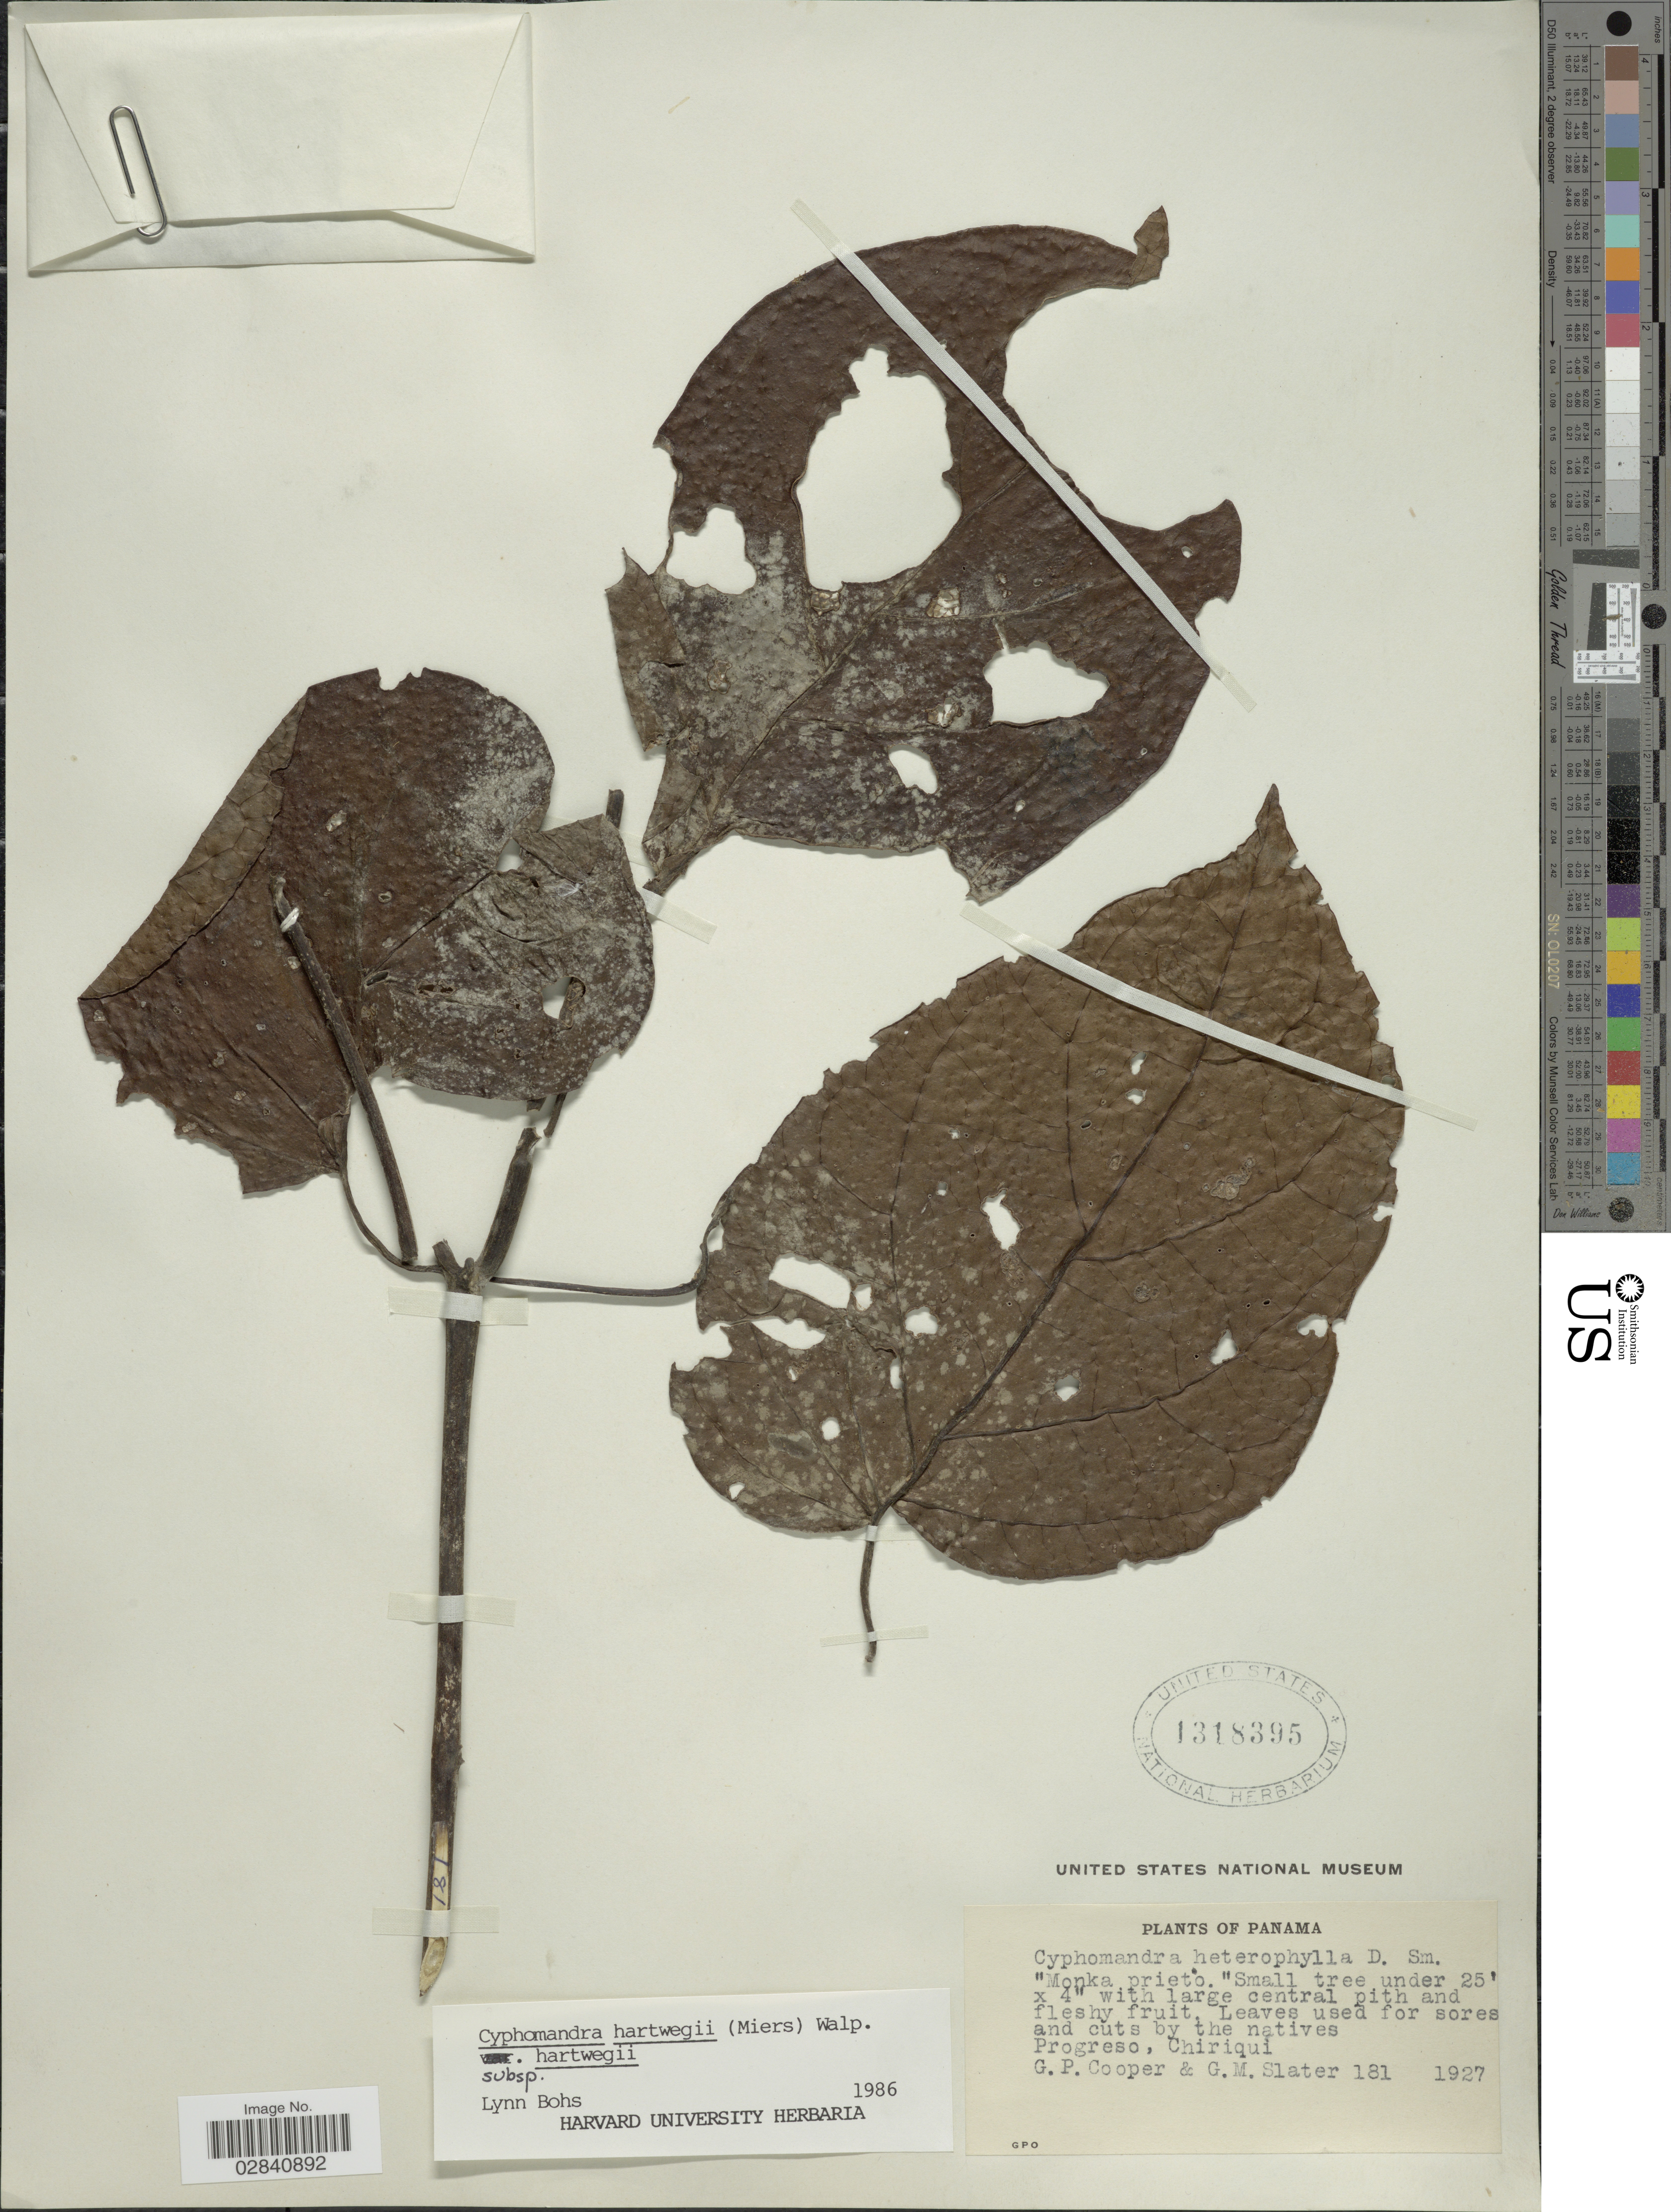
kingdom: Plantae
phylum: Tracheophyta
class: Magnoliopsida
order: Solanales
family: Solanaceae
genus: Cyphomandra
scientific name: Cyphomandra hartwegii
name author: (Miers) Sendtn. ex Walp.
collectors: G. Cooper & G. Slater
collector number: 181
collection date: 1927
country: Panama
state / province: Chiriqui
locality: Progreso.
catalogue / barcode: US 1318395